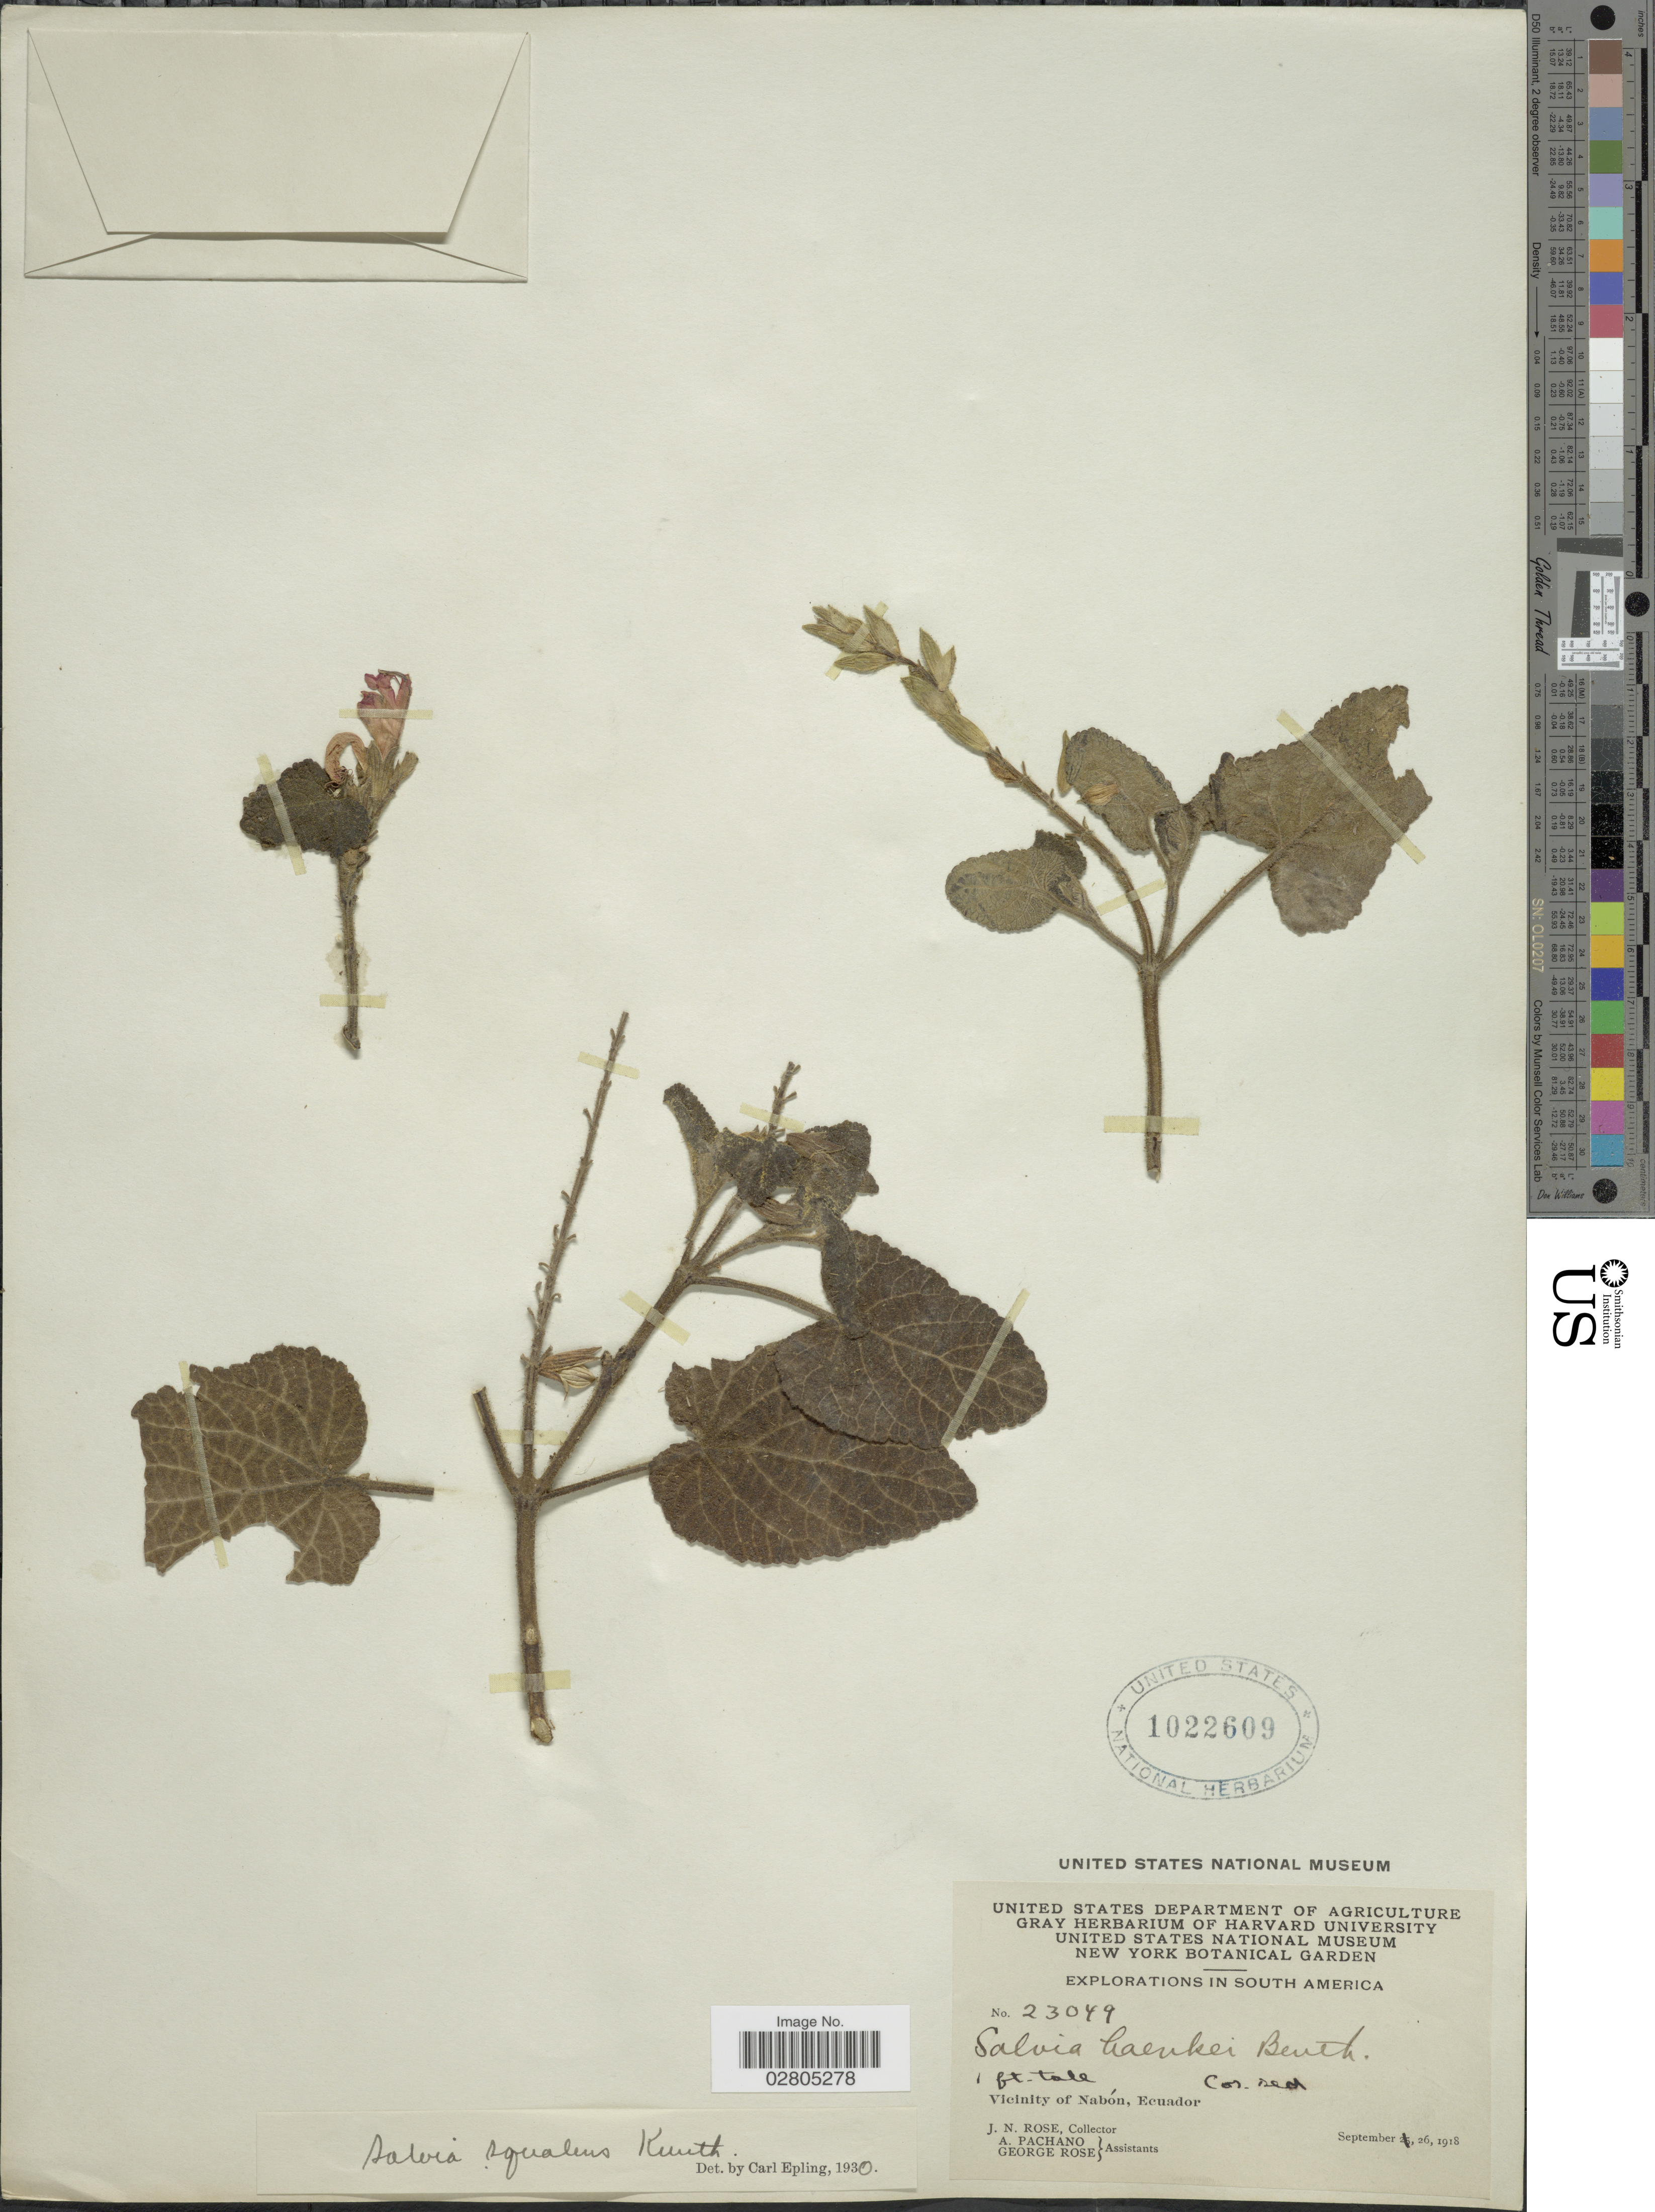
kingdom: Plantae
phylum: Tracheophyta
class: Magnoliopsida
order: Lamiales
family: Lamiaceae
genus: Salvia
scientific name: Salvia squalens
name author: Kunth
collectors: J. N. Rose, A. Pachano & G. Rose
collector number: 23049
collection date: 1918-09-26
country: Ecuador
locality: Vicinity of Nabón.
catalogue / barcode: US 1022609